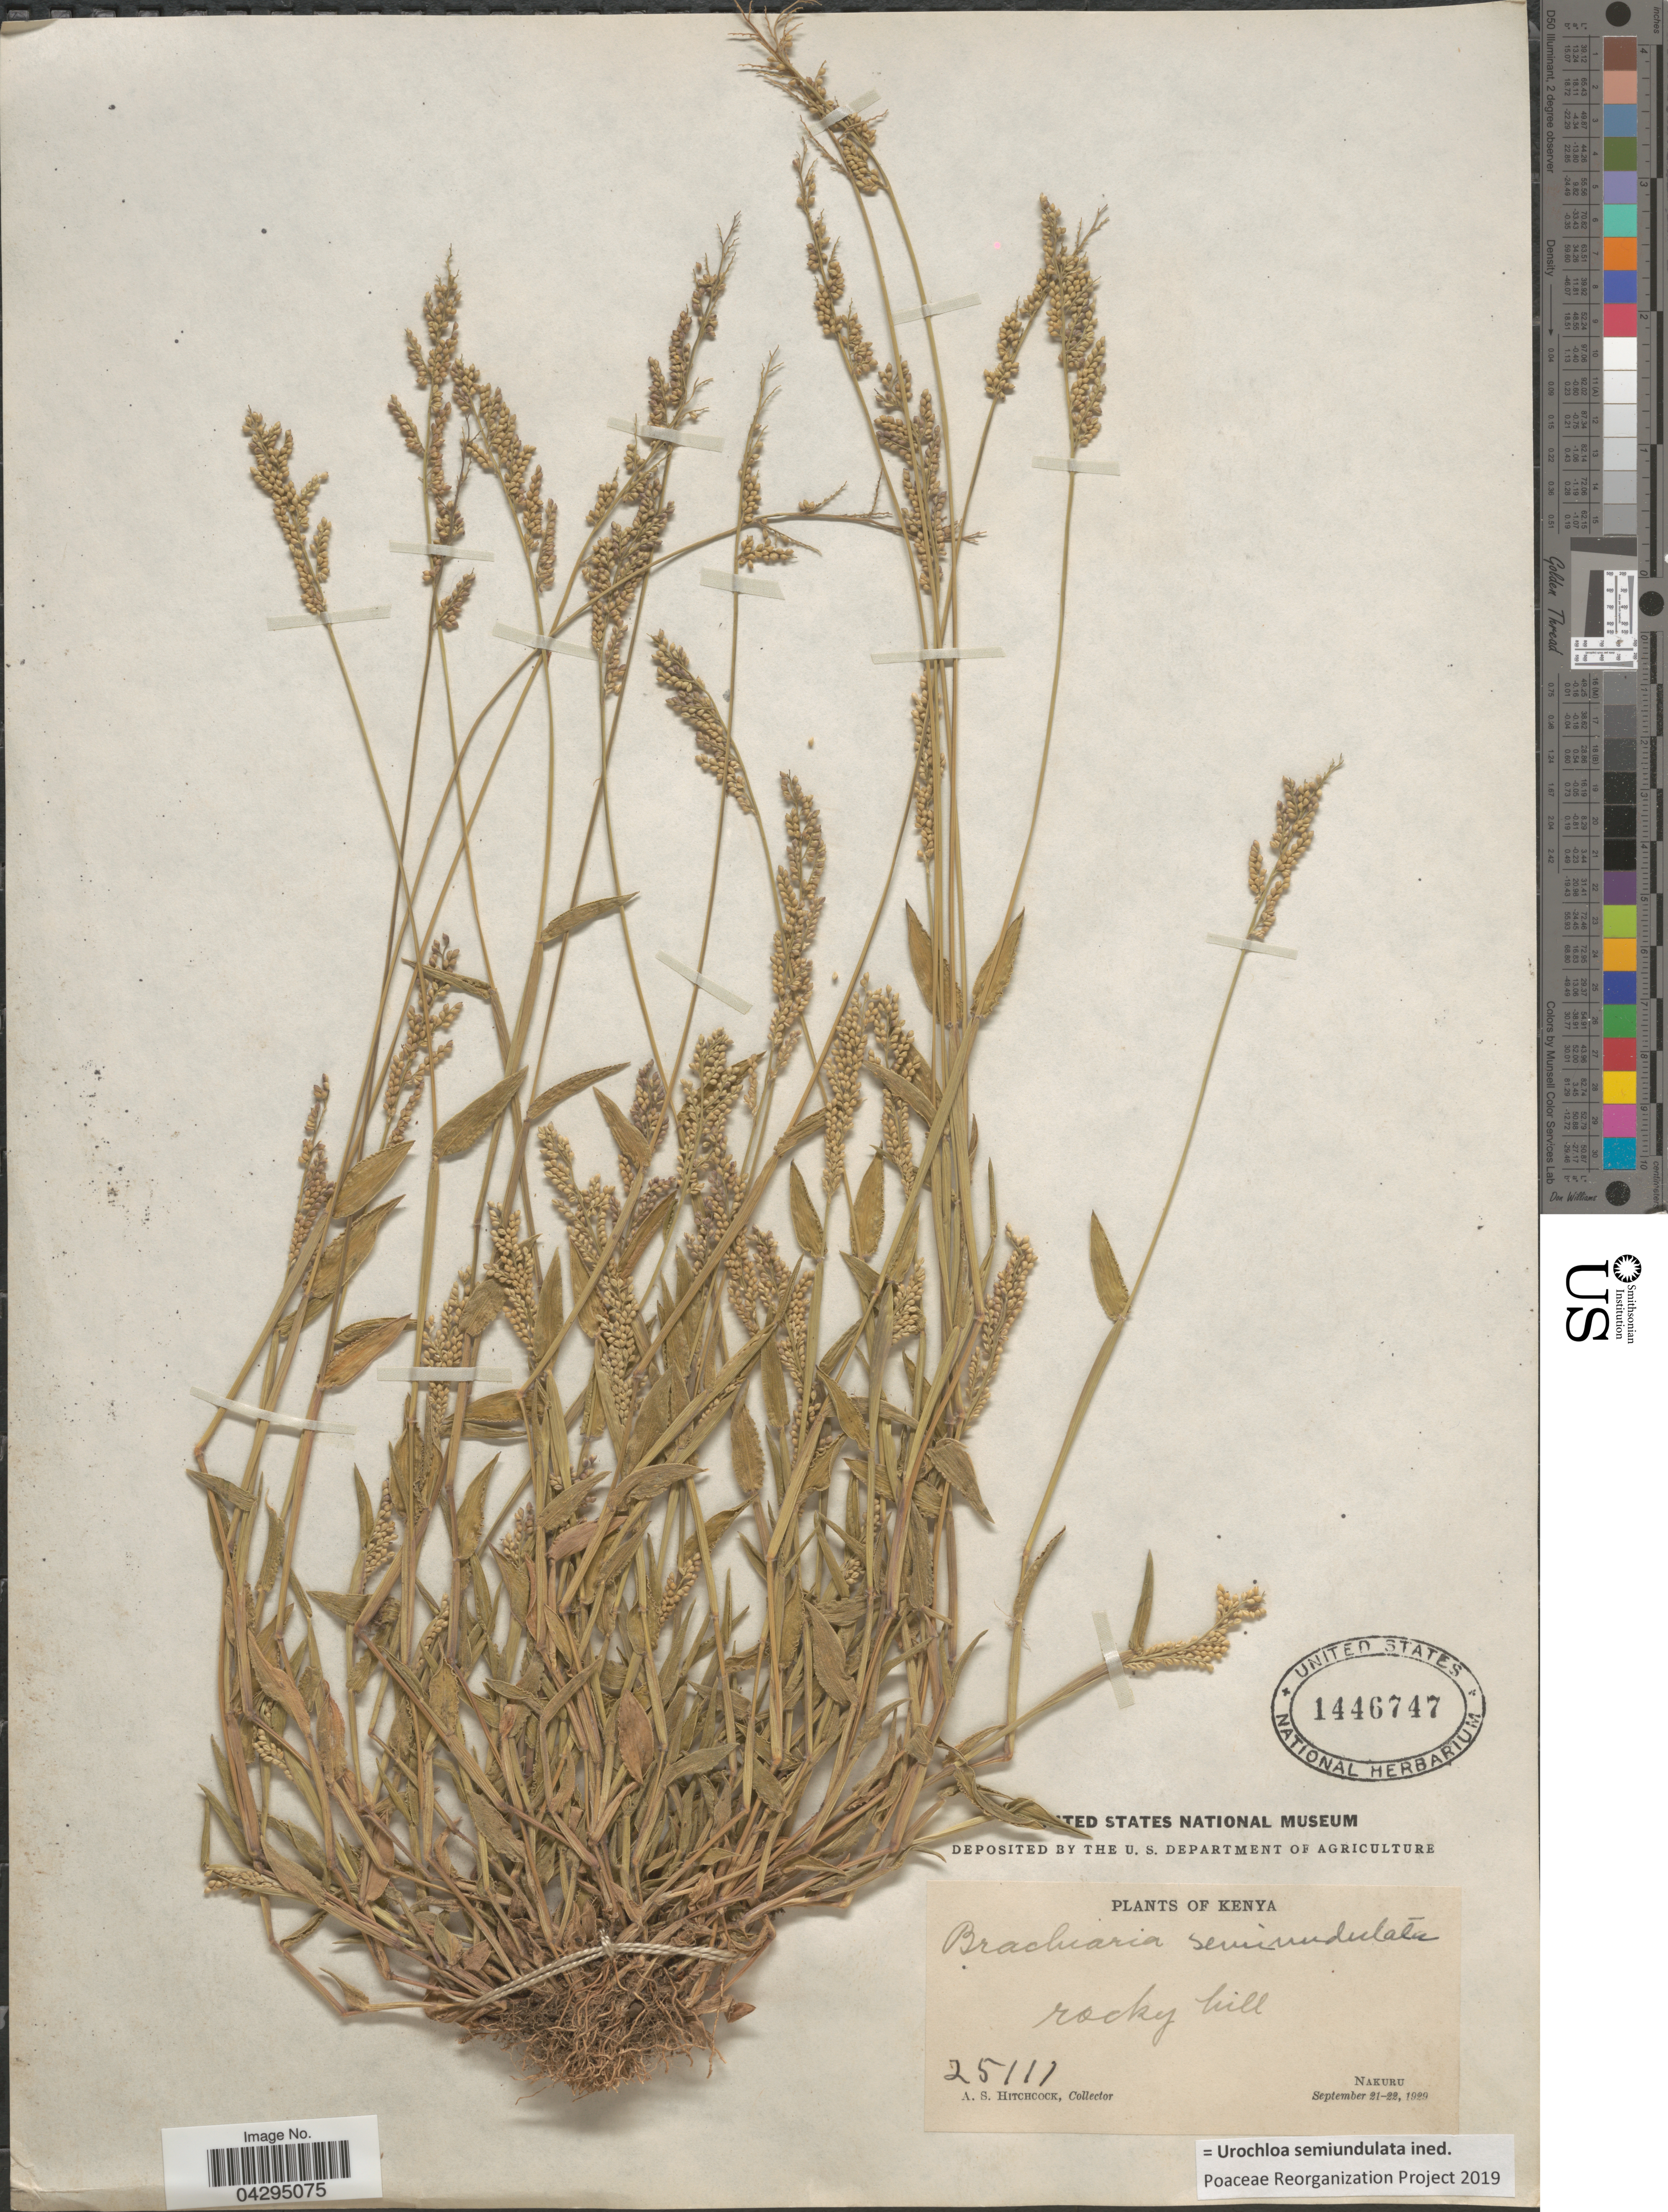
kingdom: Plantae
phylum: Tracheophyta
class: Liliopsida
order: Poales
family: Poaceae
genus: Urochloa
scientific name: Urochloa semiundulata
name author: (Hochst. ex A. Rich.) Ashal. & V. J. Nair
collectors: A. S. Hitchcock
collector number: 25111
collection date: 1929-09-21/1929-09-22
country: Kenya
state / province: Nakuru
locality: Rocky hill. Nakuru.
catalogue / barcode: US 1446747